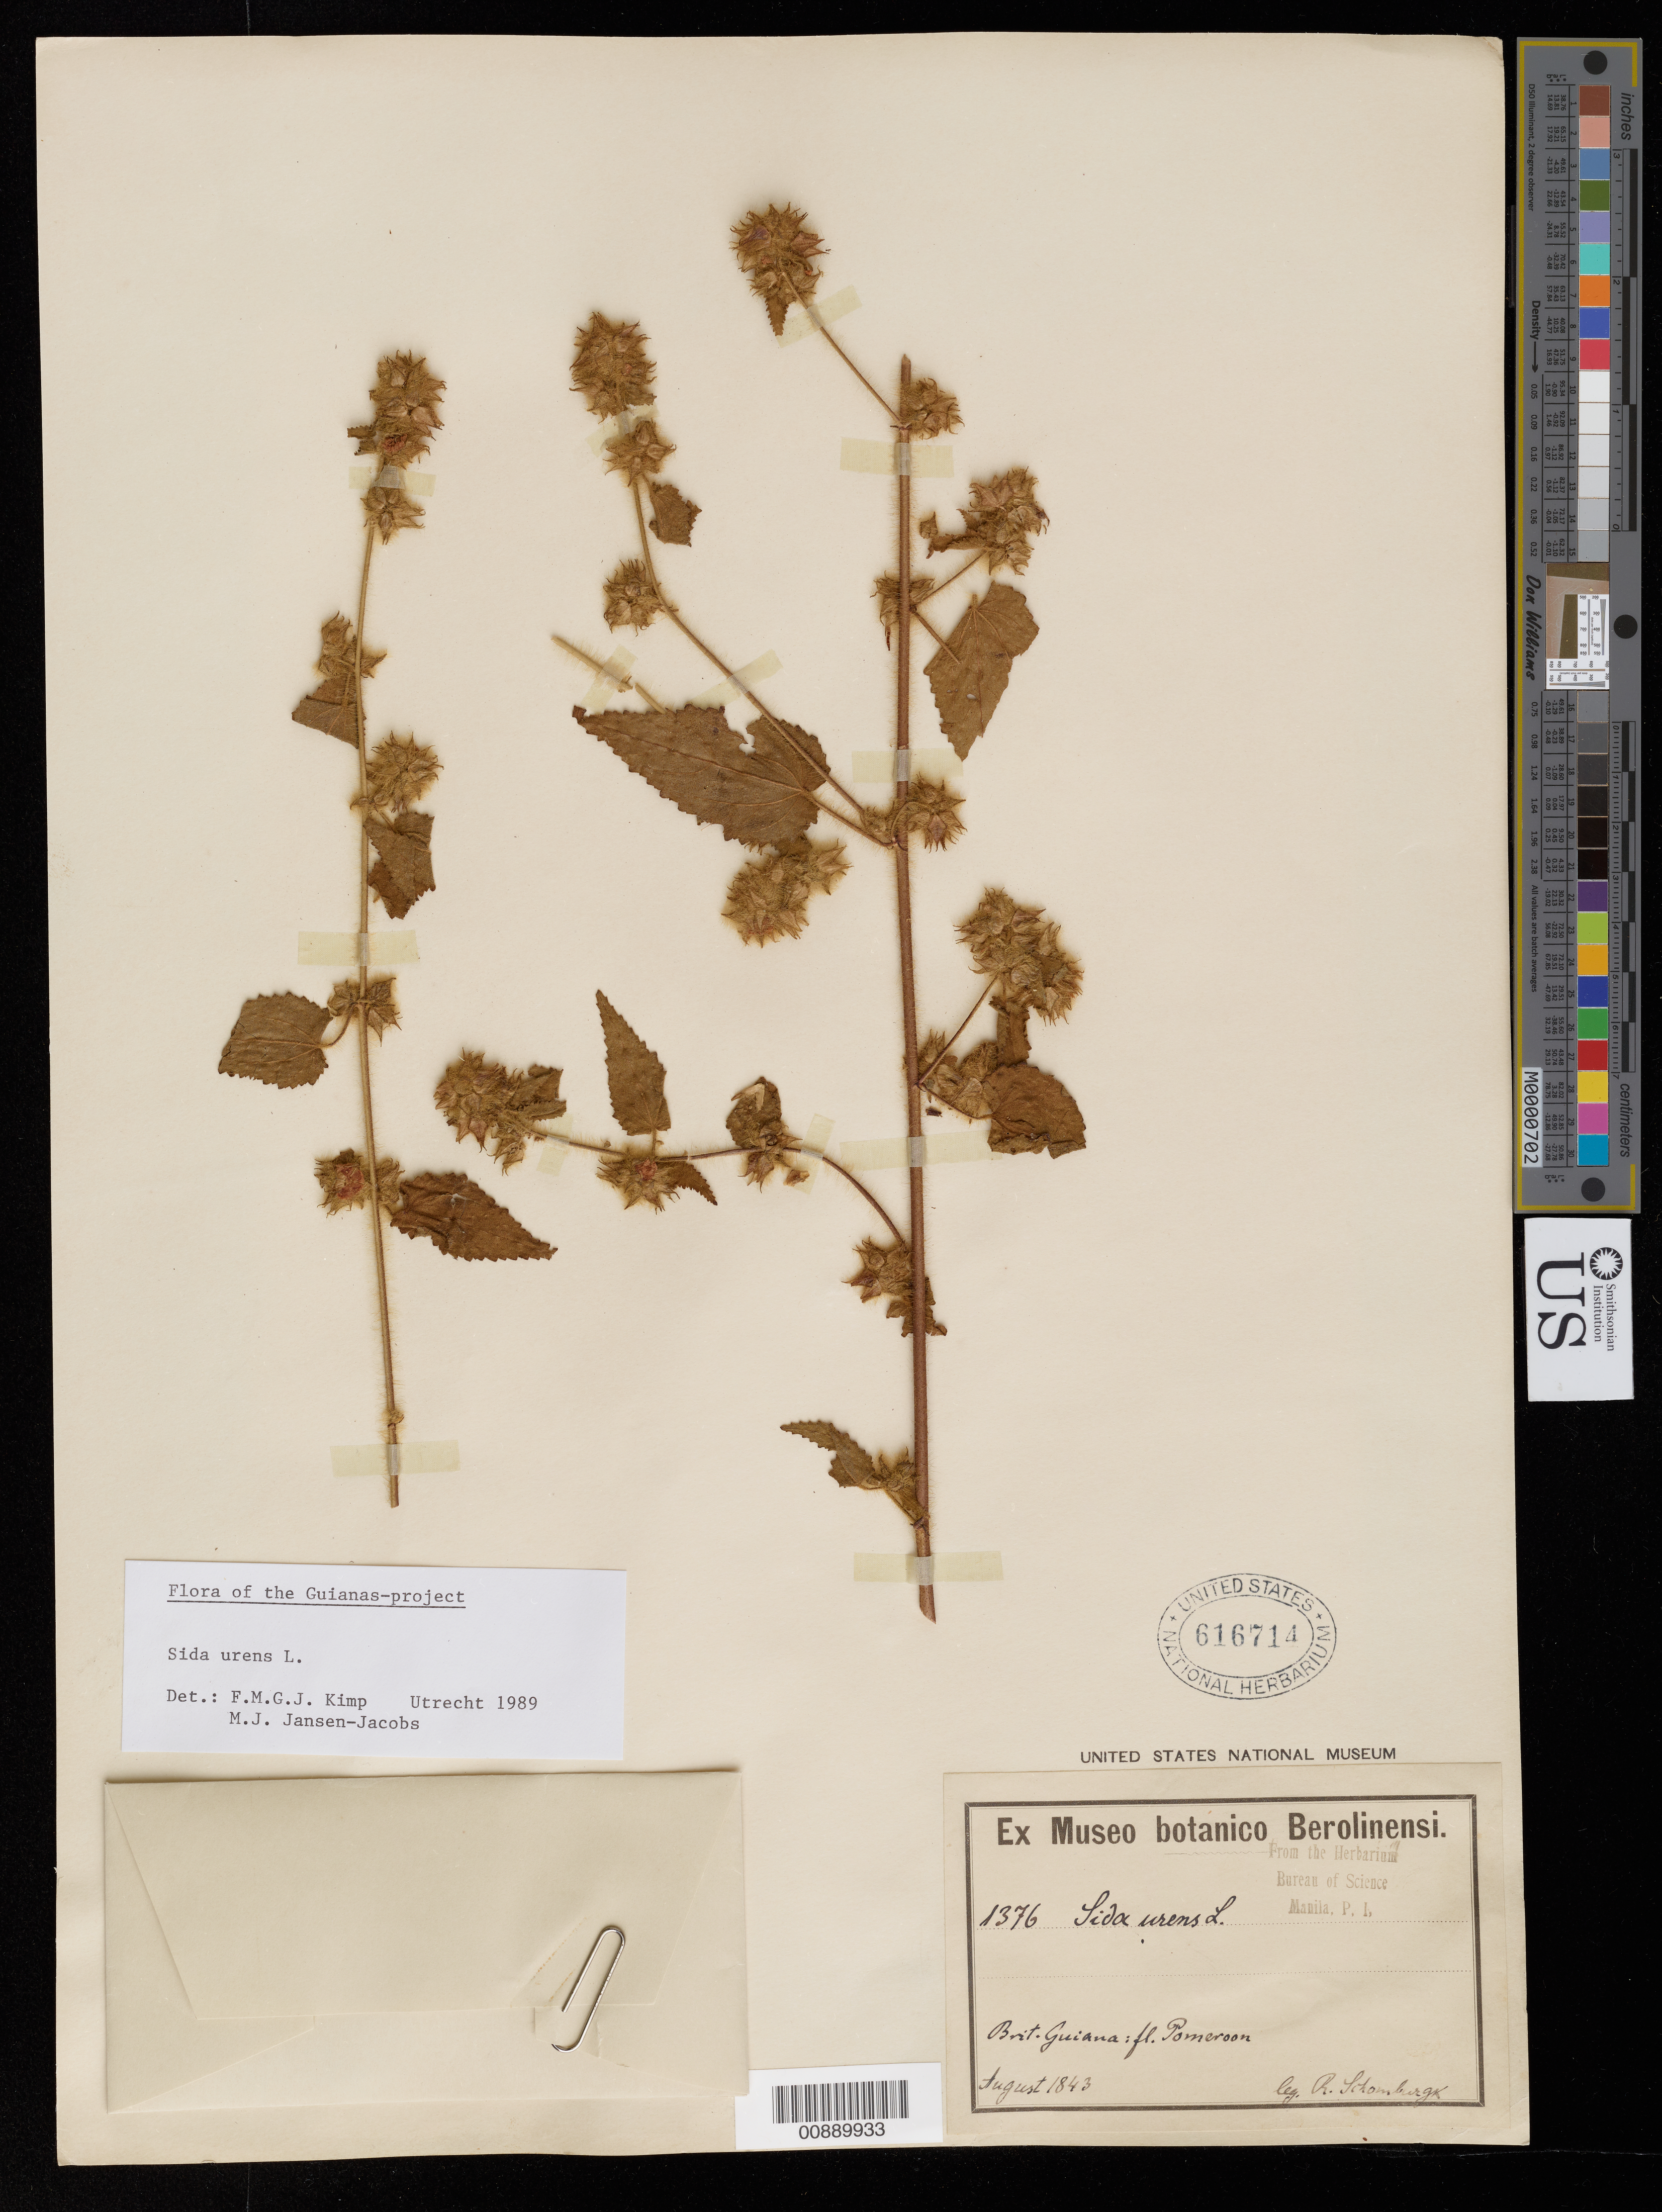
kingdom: Plantae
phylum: Tracheophyta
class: Magnoliopsida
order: Malvales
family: Malvaceae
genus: Sida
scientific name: Sida urens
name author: L.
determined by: Kimp, F. M.; Jansen-Jacobs, M. J.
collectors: R. H. Schomburgk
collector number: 1376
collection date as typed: August 1843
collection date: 1843-08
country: Guyana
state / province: Pomeroon-Supenaam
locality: Pomeroon R.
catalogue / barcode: US 616714